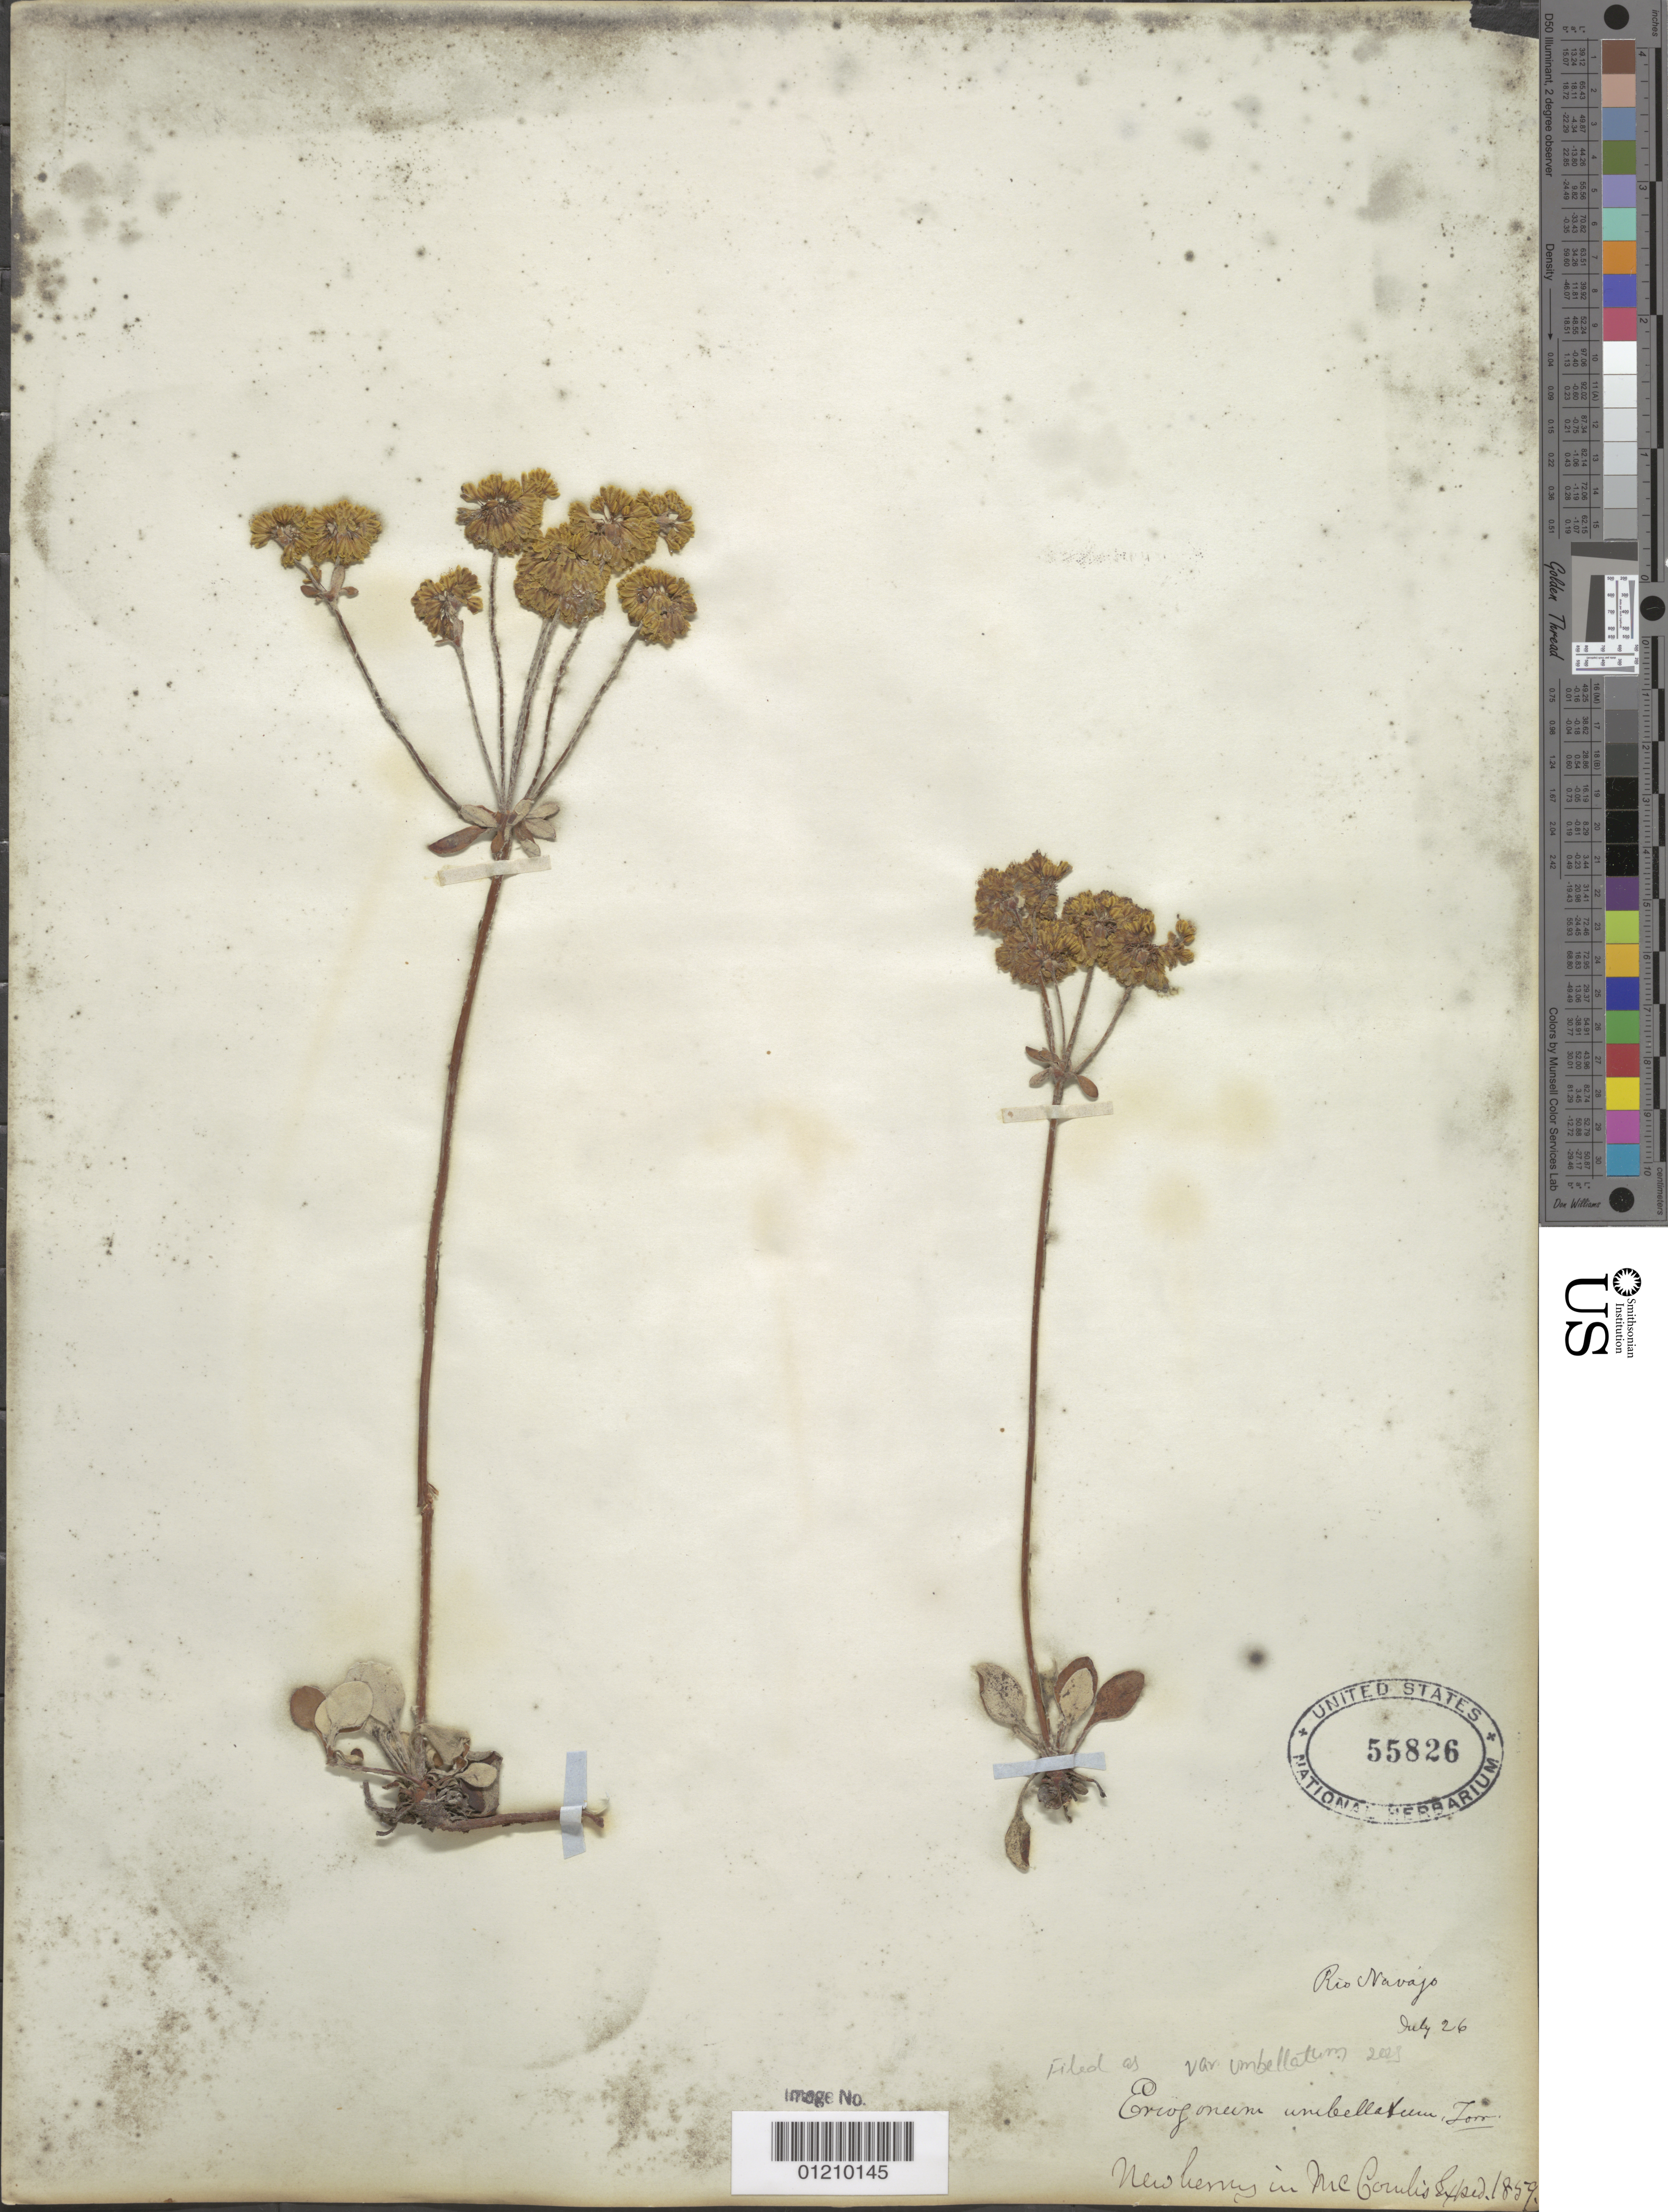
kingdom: Plantae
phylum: Tracheophyta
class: Magnoliopsida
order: Caryophyllales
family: Polygonaceae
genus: Eriogonum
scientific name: Eriogonum umbellatum var. umbellatum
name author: Torr.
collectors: Newberry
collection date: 1859-07-26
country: United States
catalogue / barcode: US 55826